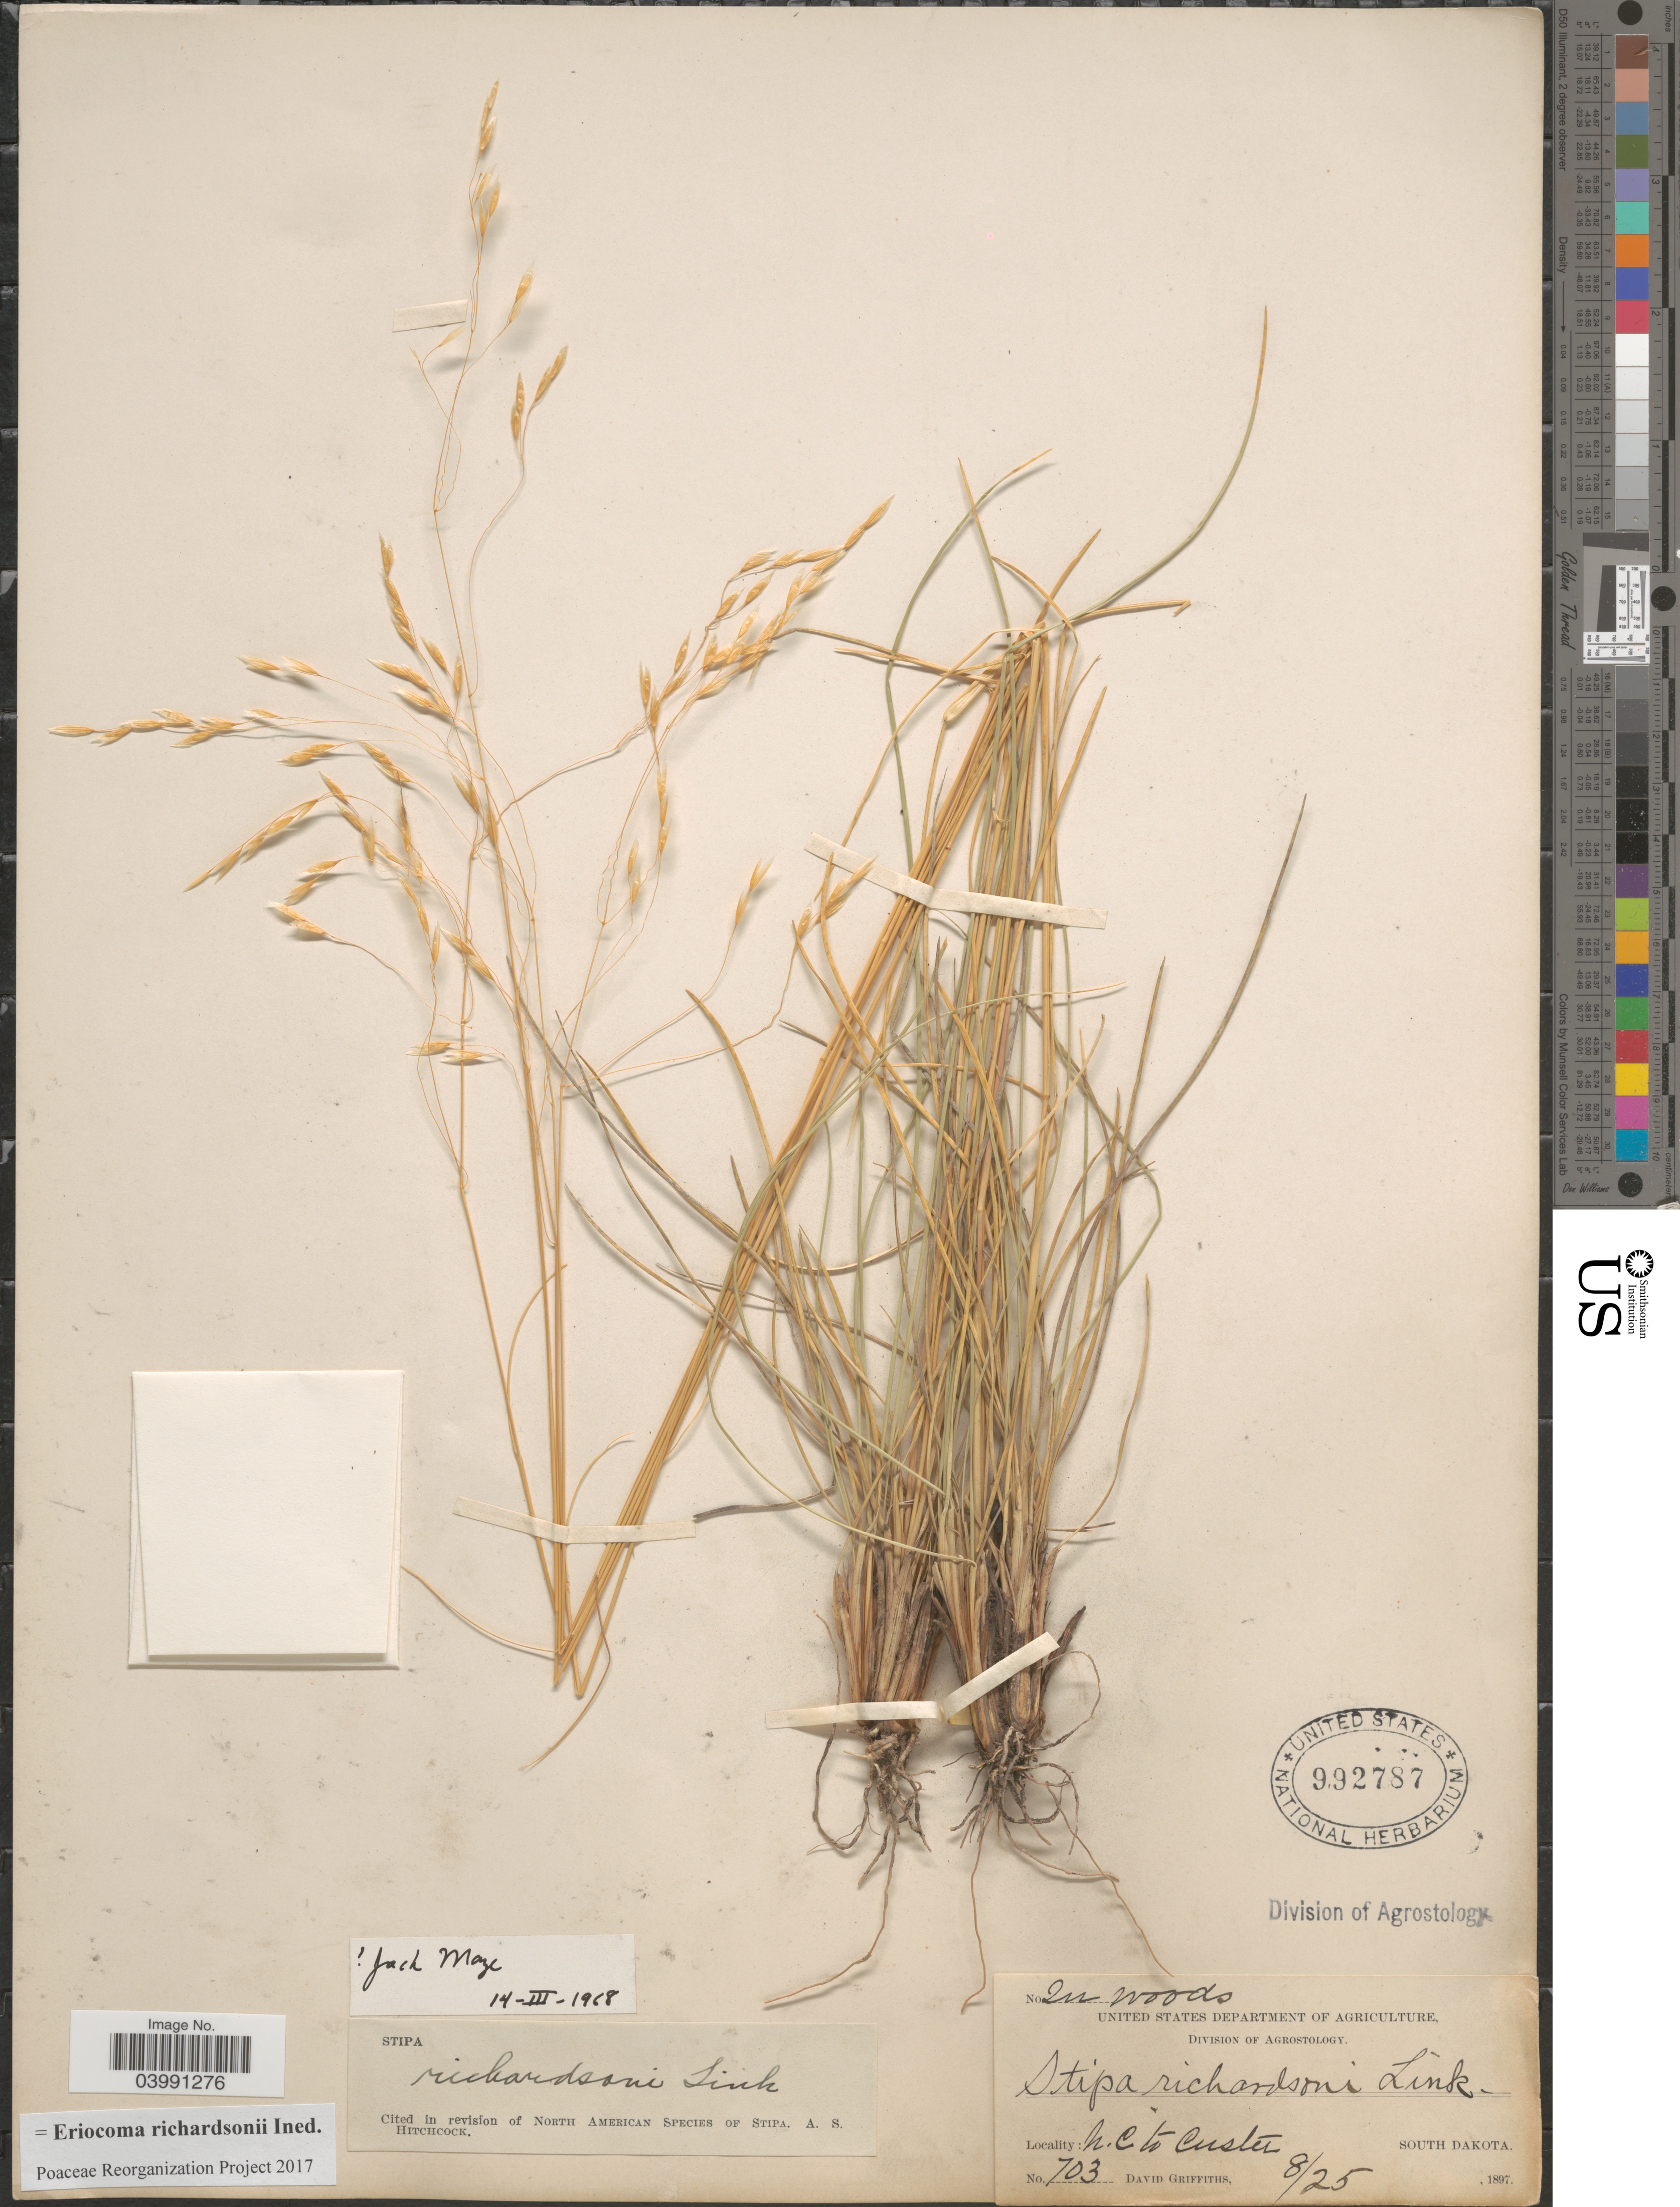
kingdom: Plantae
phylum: Tracheophyta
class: Liliopsida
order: Poales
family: Poaceae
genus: Eriocoma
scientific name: Eriocoma richardsonii ined.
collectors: D. Griffiths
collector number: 703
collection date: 1897-08-25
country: United States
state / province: South Dakota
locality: N.C. to Custer, South Dakota.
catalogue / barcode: US 992787